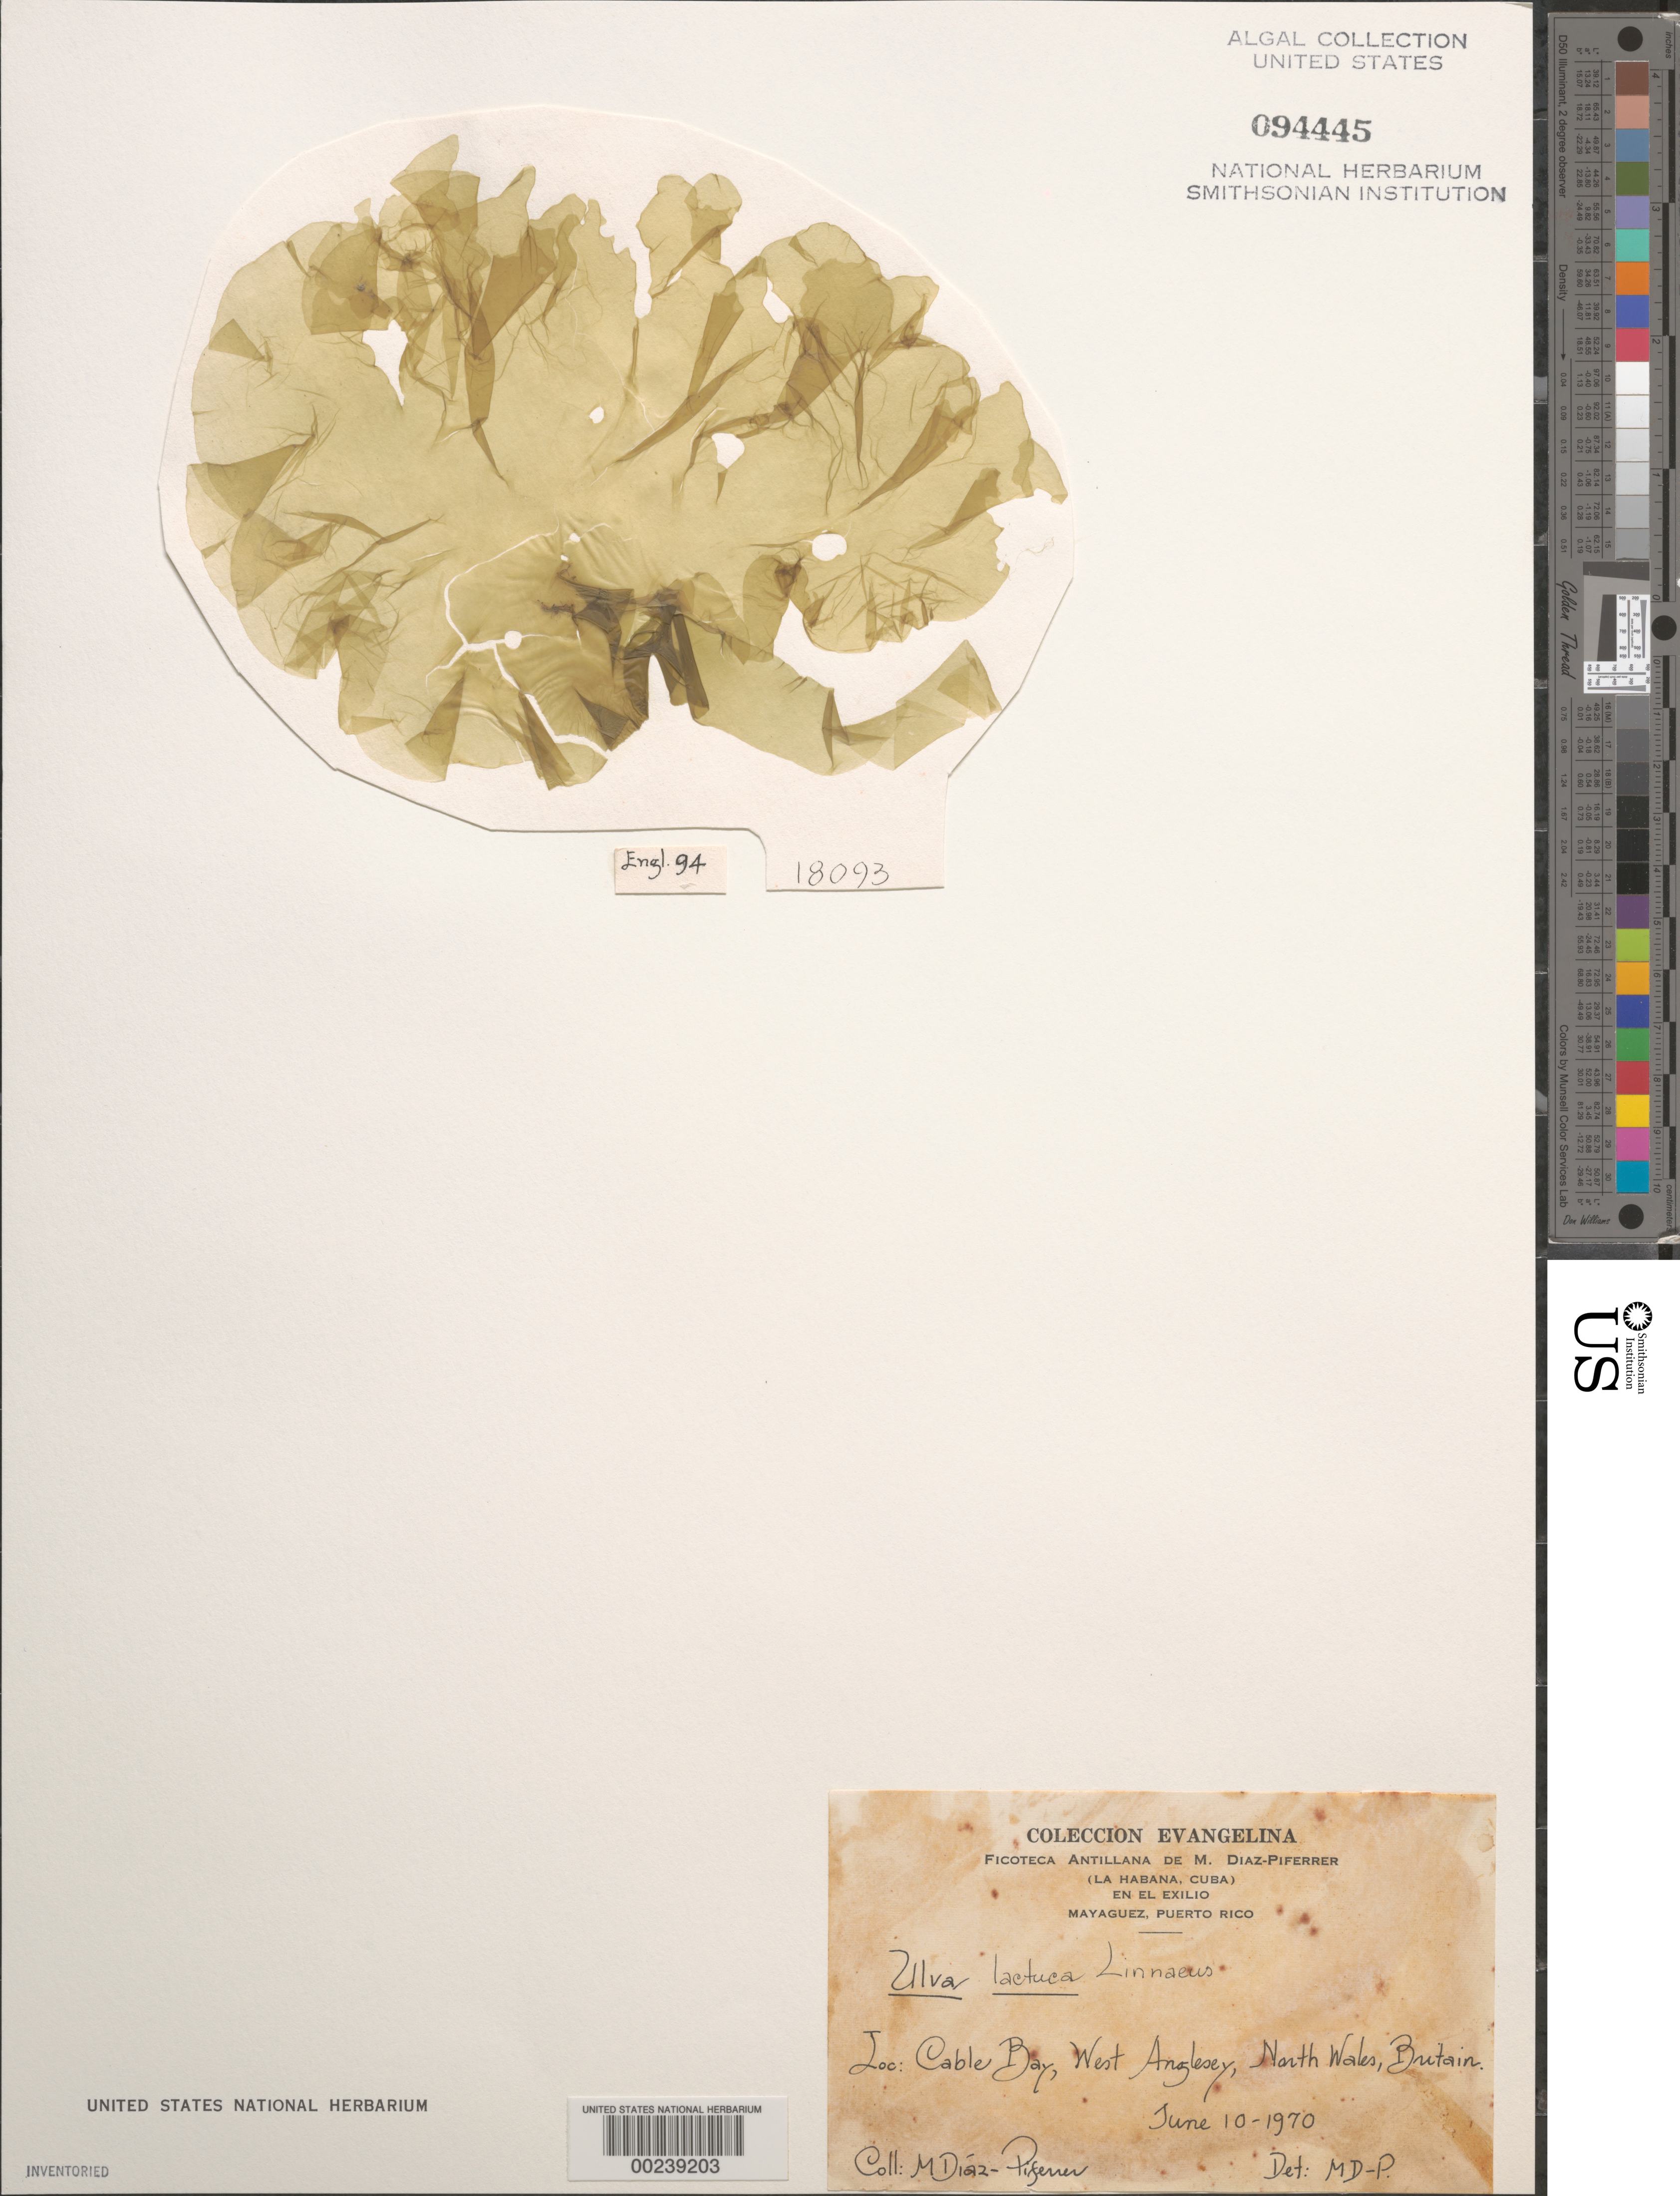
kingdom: Plantae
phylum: Chlorophyta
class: Ulvophyceae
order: Ulvales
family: Ulvaceae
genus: Ulva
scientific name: Ulva lactuca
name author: L.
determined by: Diaz-Piferrer, M.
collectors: M. Diaz-Piferrer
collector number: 18093 & ENGL. 94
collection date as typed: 10 Jun 1970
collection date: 1970-06-10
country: United Kingdom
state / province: Wales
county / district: Gwynedd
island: Anglesey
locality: Cable Bay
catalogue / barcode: US 94445